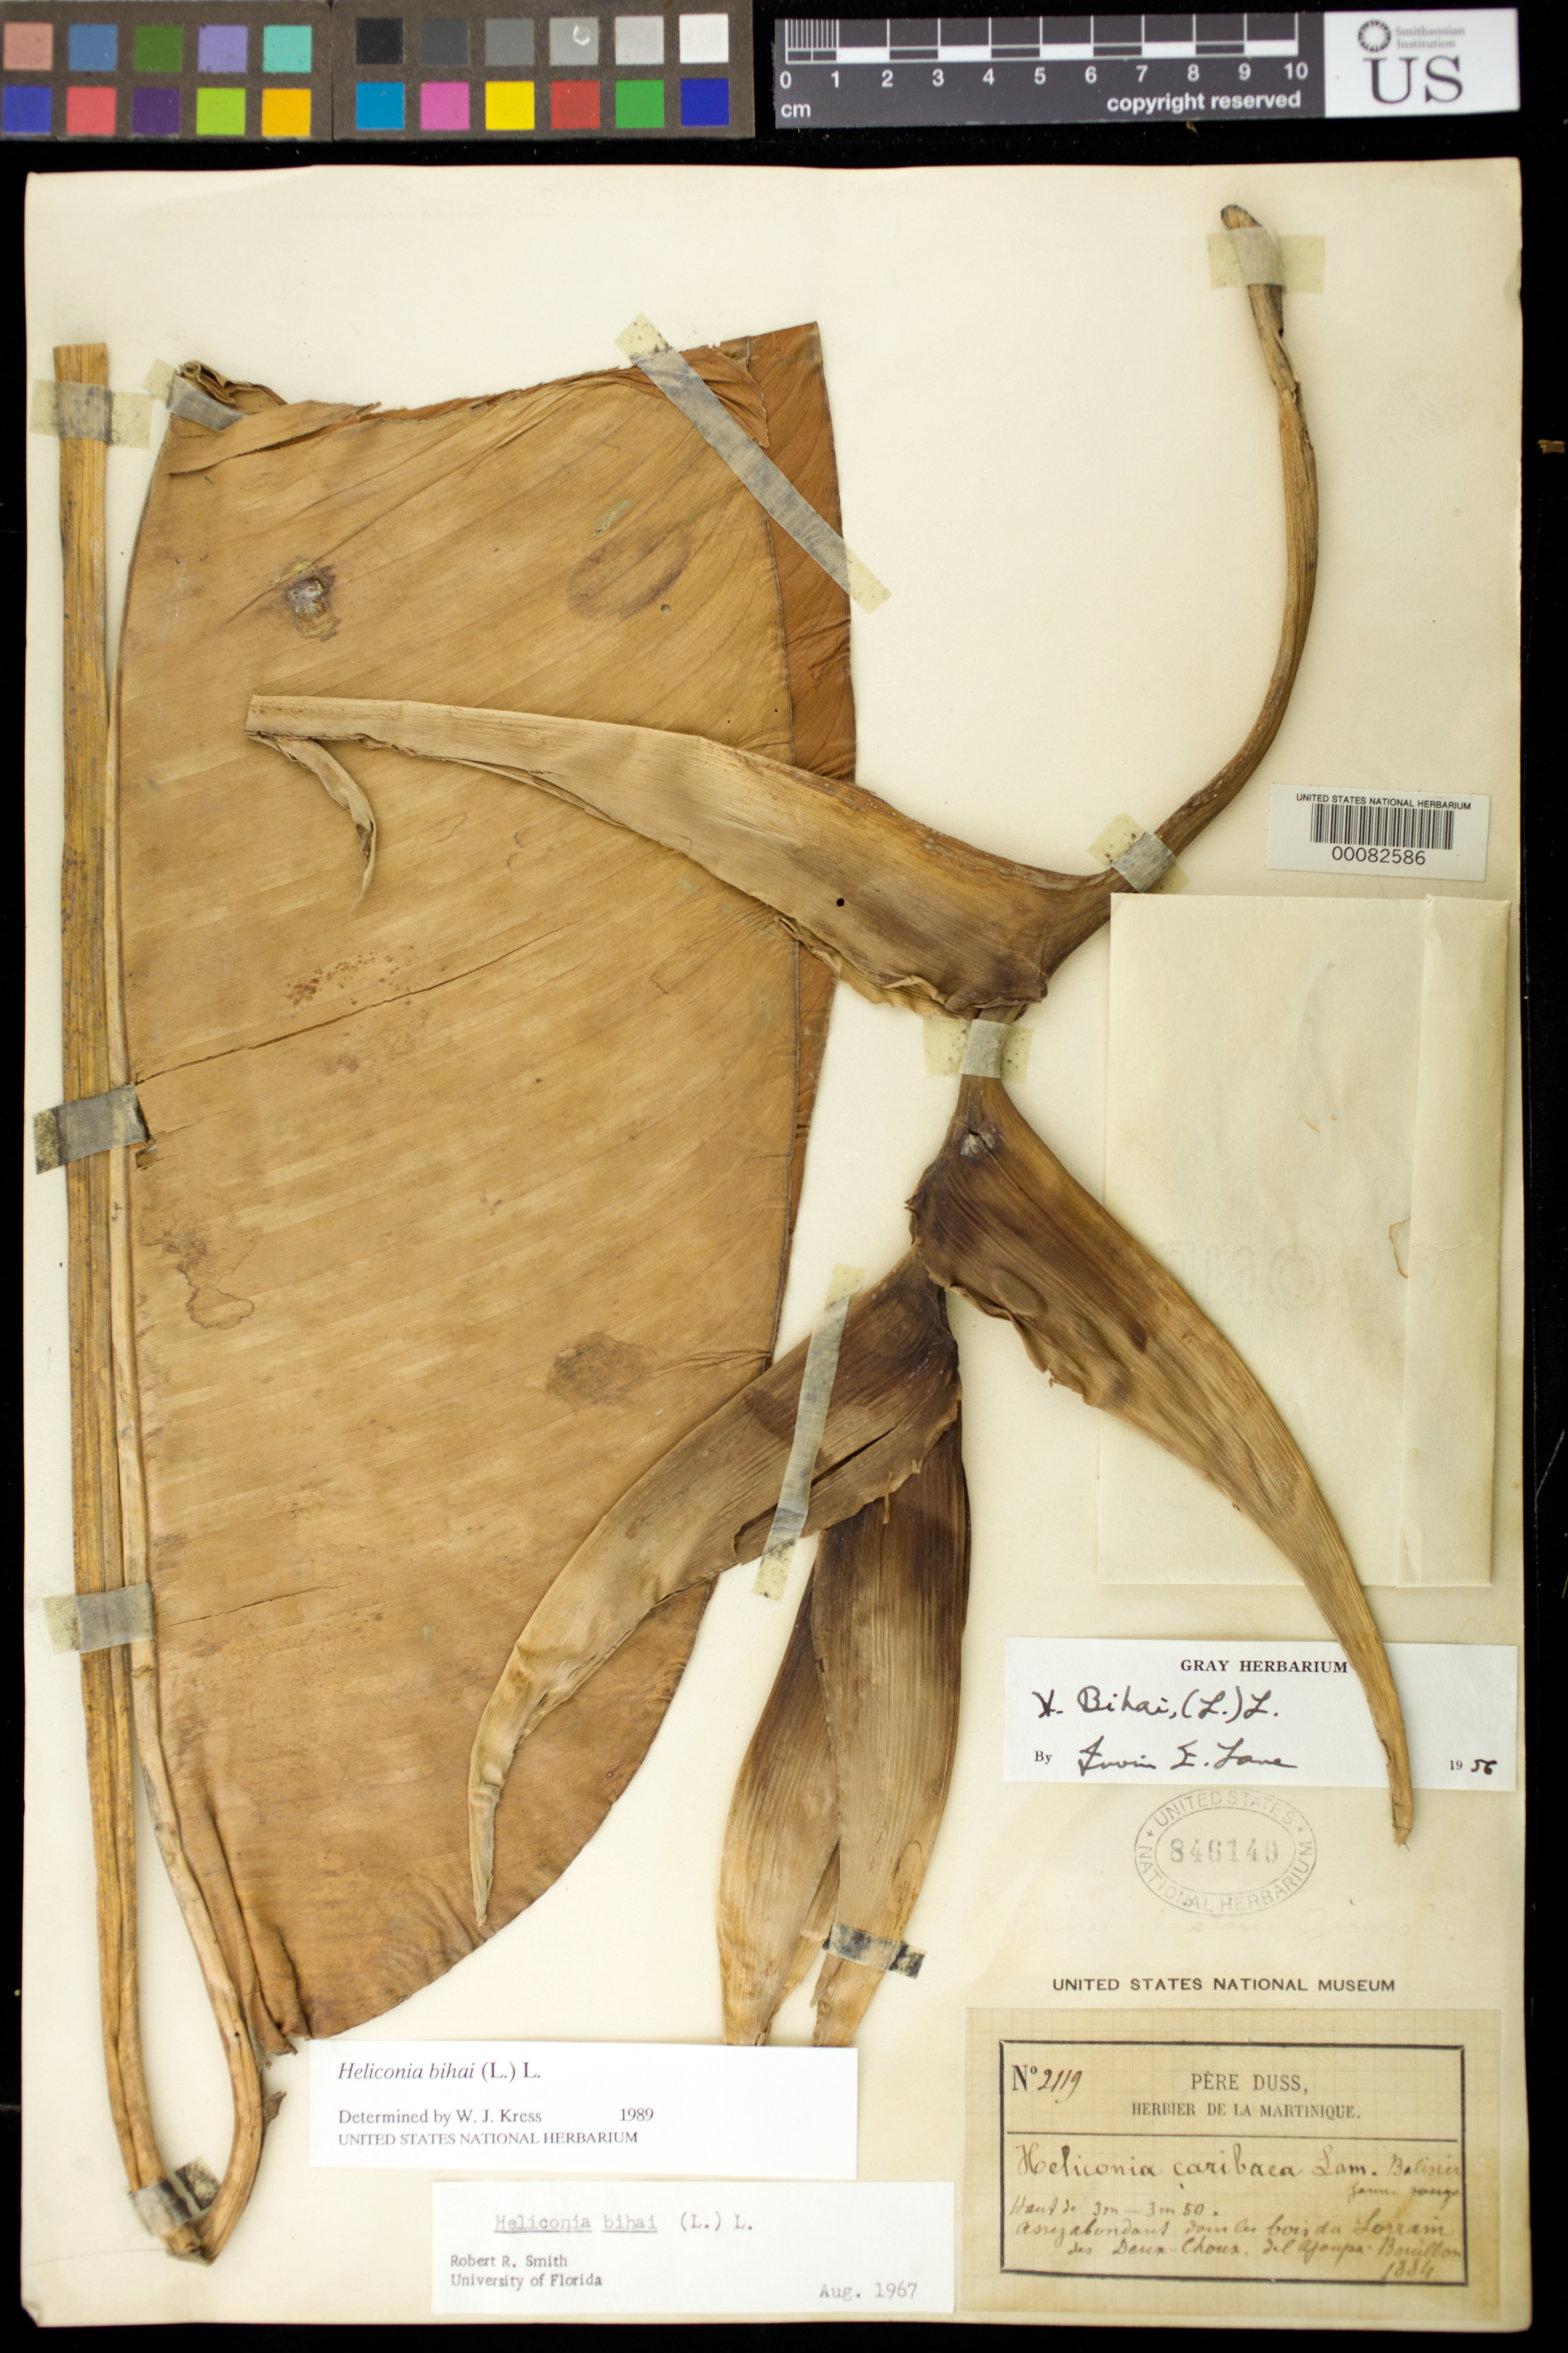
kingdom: Plantae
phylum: Tracheophyta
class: Liliopsida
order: Zingiberales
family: Heliconiaceae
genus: Heliconia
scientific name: Heliconia bihai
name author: (L.) L.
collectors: Père Duss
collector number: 2119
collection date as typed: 1884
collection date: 1884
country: Martinique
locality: Bois de lorain des deux-choux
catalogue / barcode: US 846140